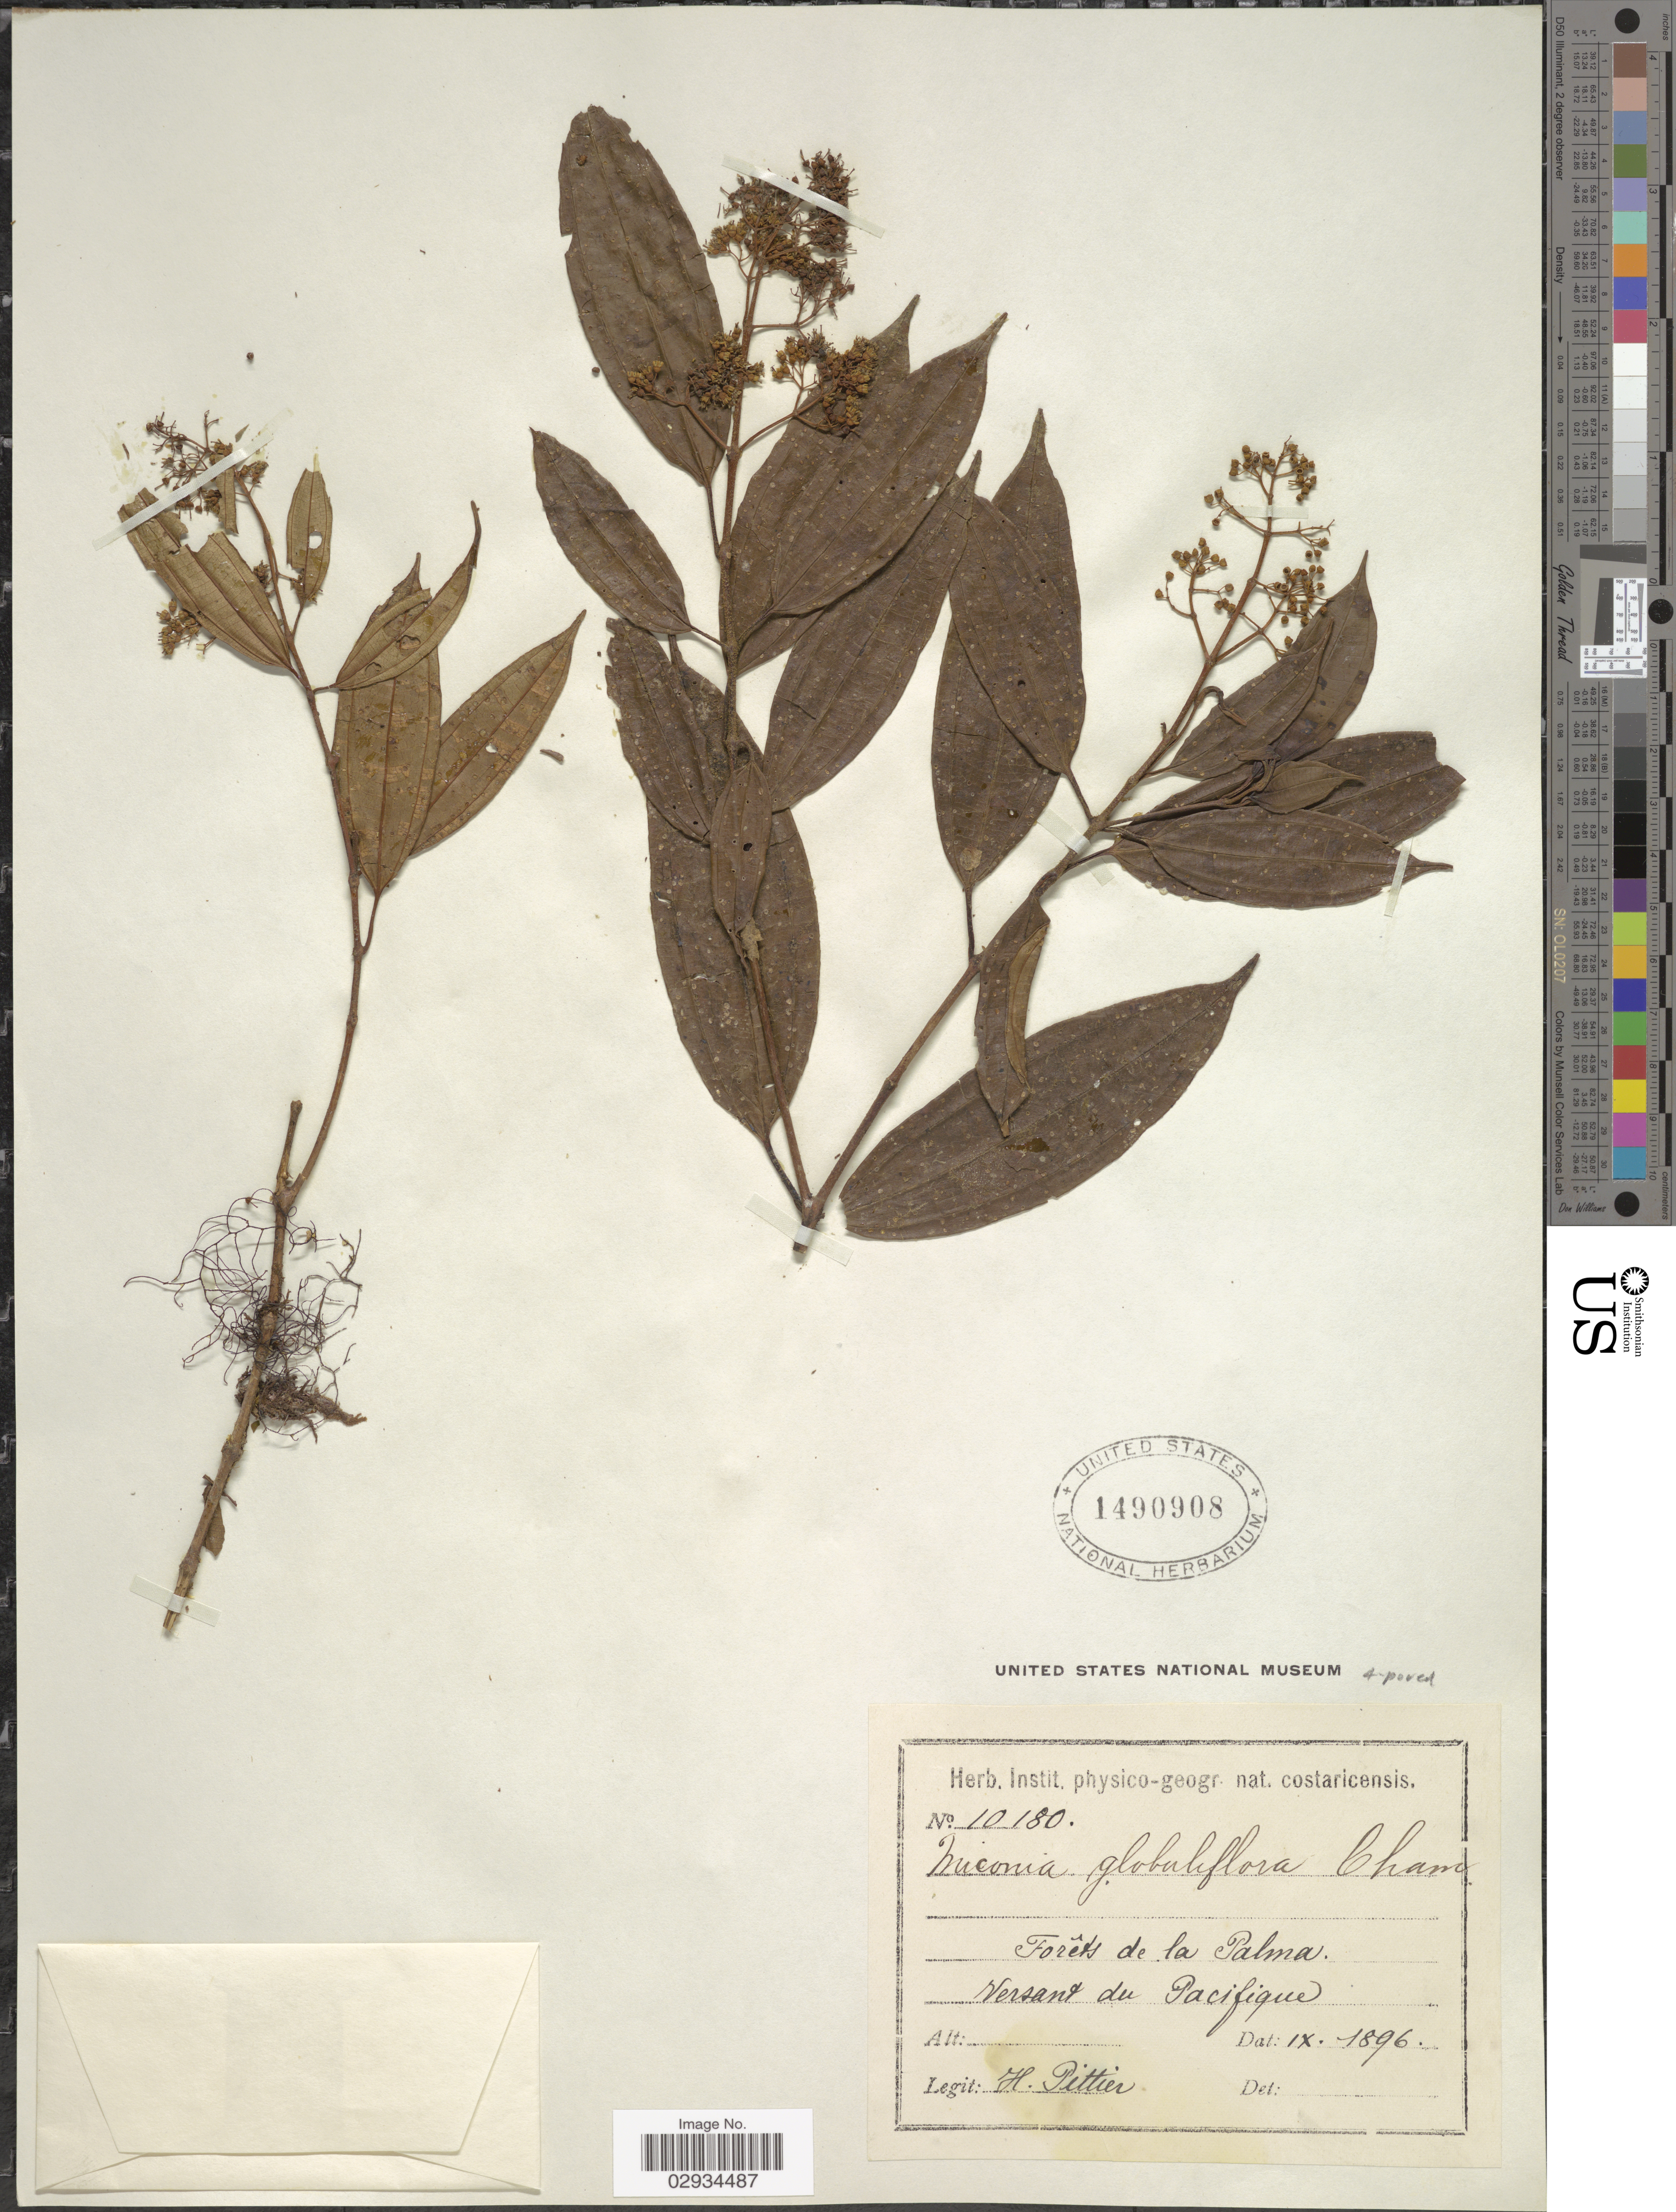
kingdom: Plantae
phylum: Tracheophyta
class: Magnoliopsida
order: Myrtales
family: Melastomataceae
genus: Miconia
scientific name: Miconia theizans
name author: (Bonpl.) Cogn.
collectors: H. F. Pittier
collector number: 10180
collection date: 1896-09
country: Costa Rica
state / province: Puntarenas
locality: Forêts de la Palma. Versant du Pacifique.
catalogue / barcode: US 1490908